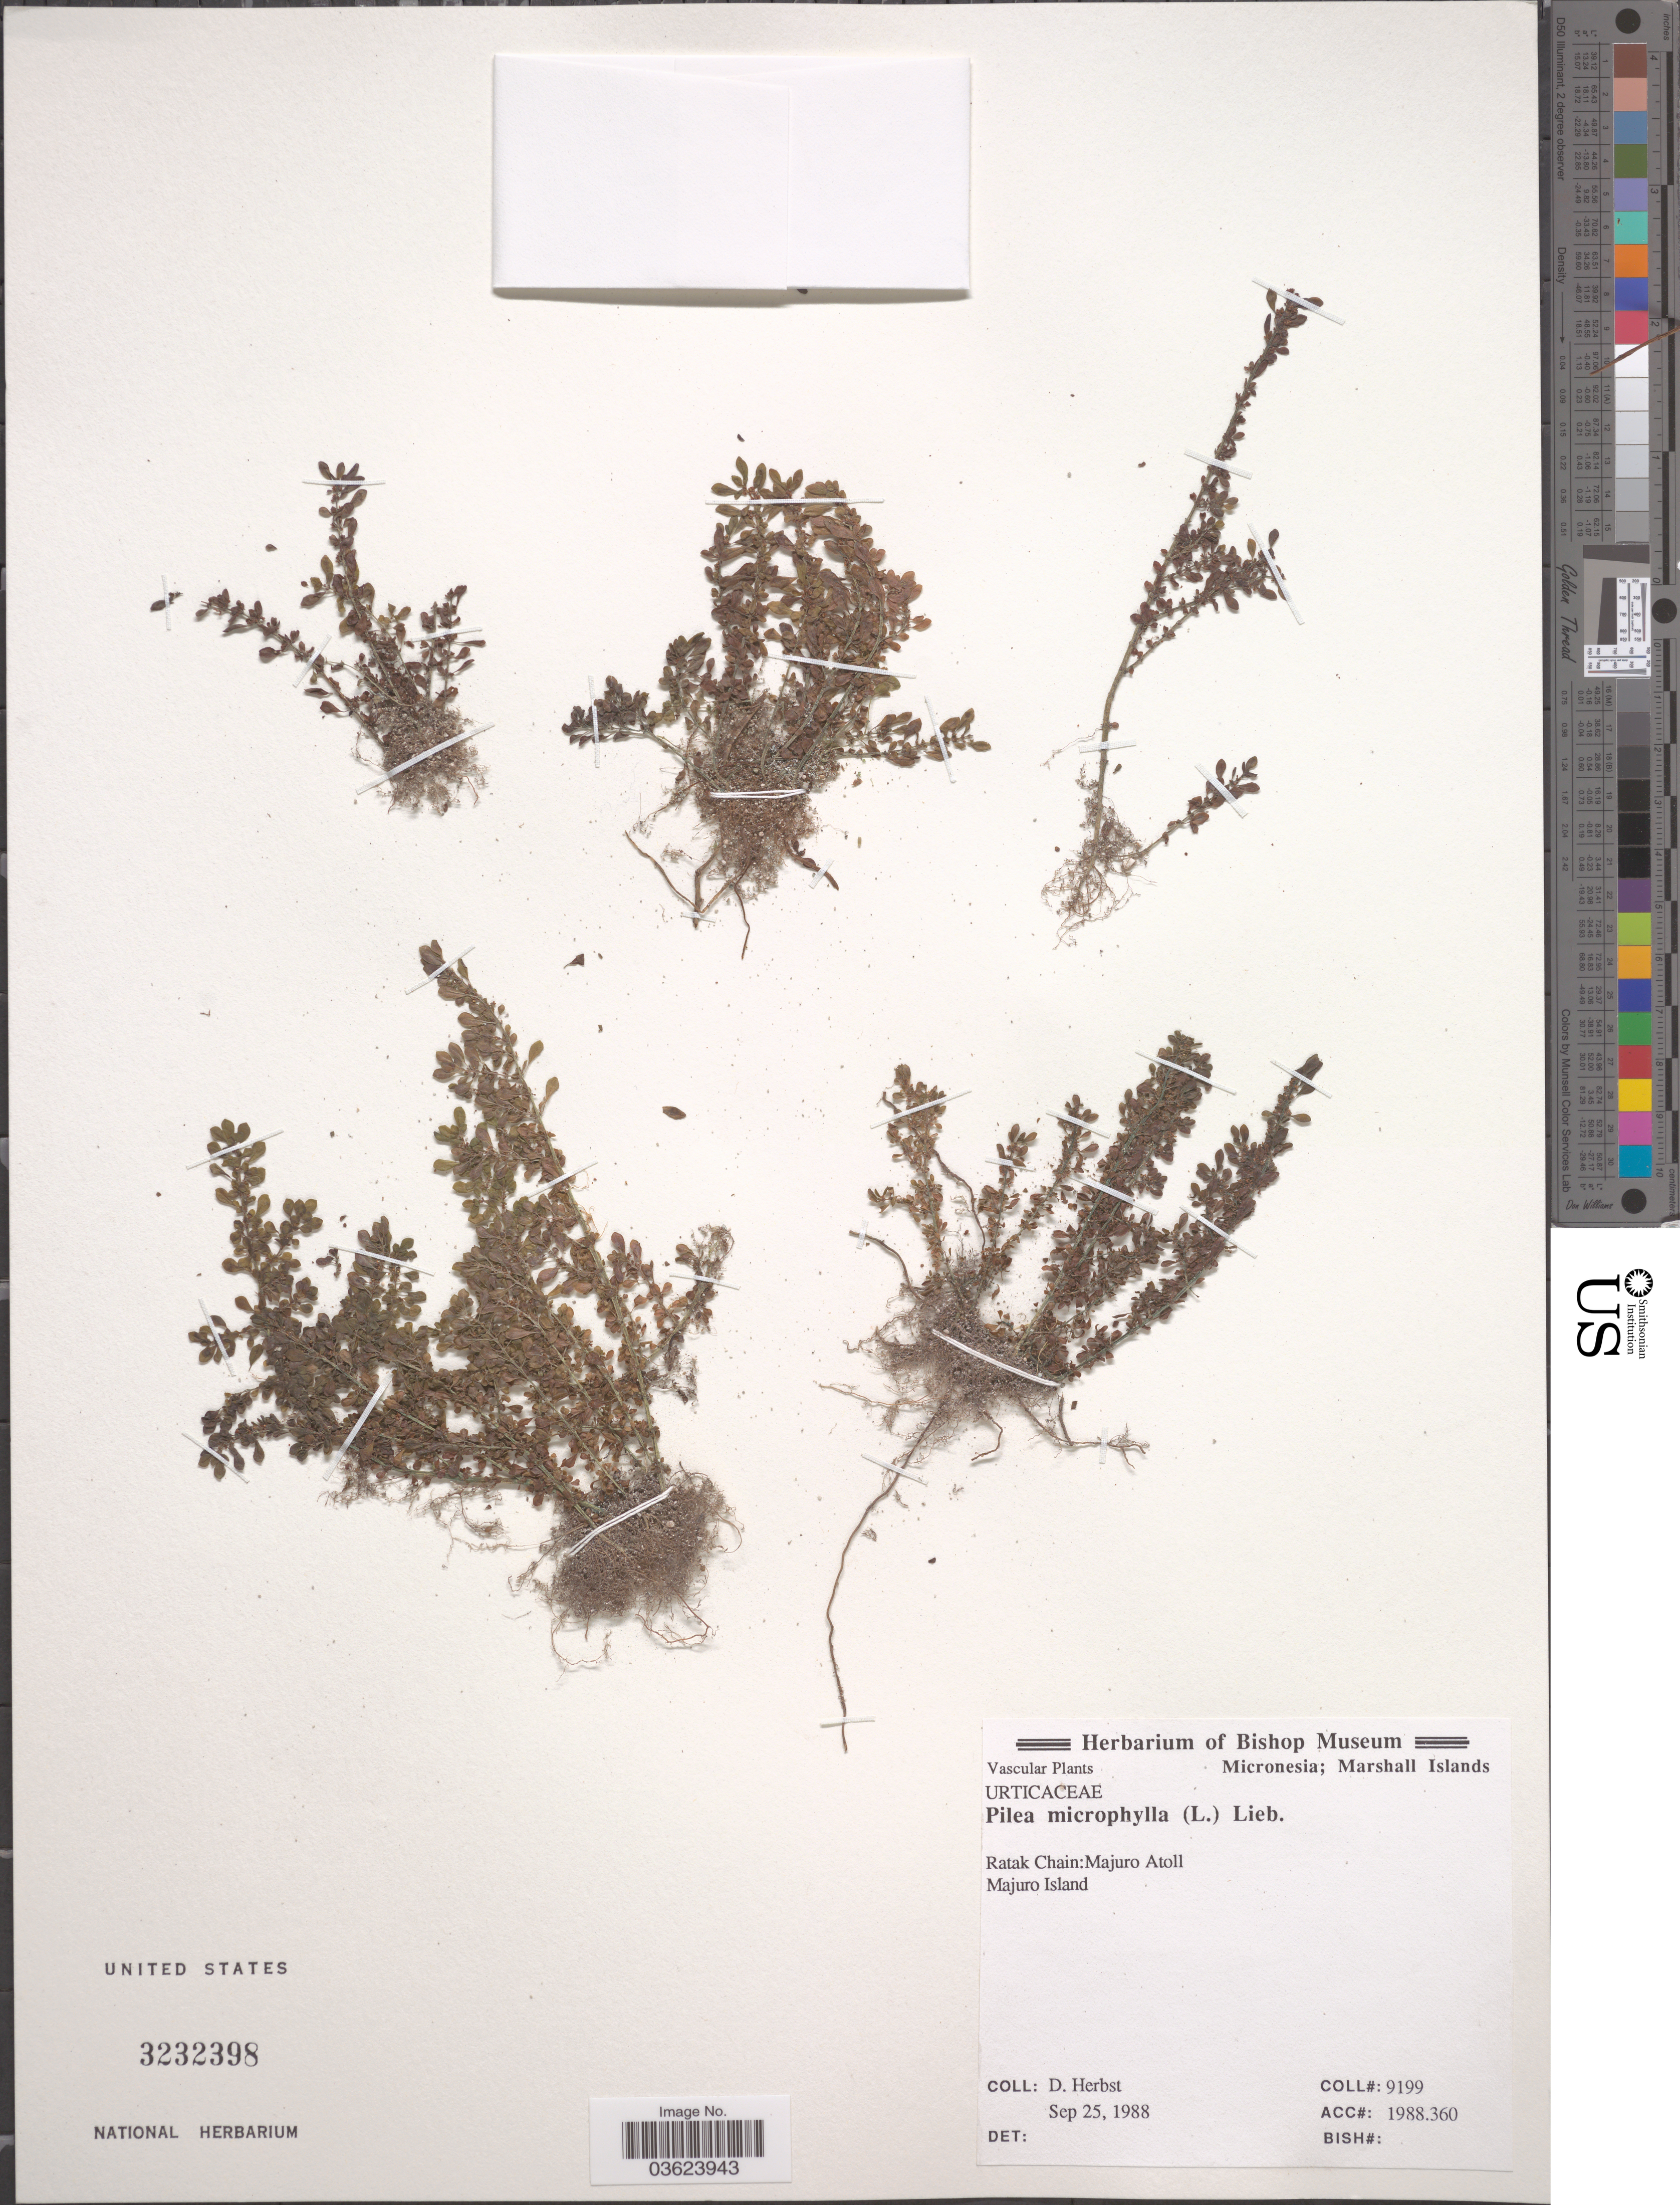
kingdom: Plantae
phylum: Tracheophyta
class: Magnoliopsida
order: Rosales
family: Urticaceae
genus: Pilea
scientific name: Pilea microphylla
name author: (L.) Liebm.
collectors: D. Herbst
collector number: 9199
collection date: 1988-09-25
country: Marshall Islands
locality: Micronesia. Ratak Chain: Majuro Atoll. Majuro Island.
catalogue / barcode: US 3232398